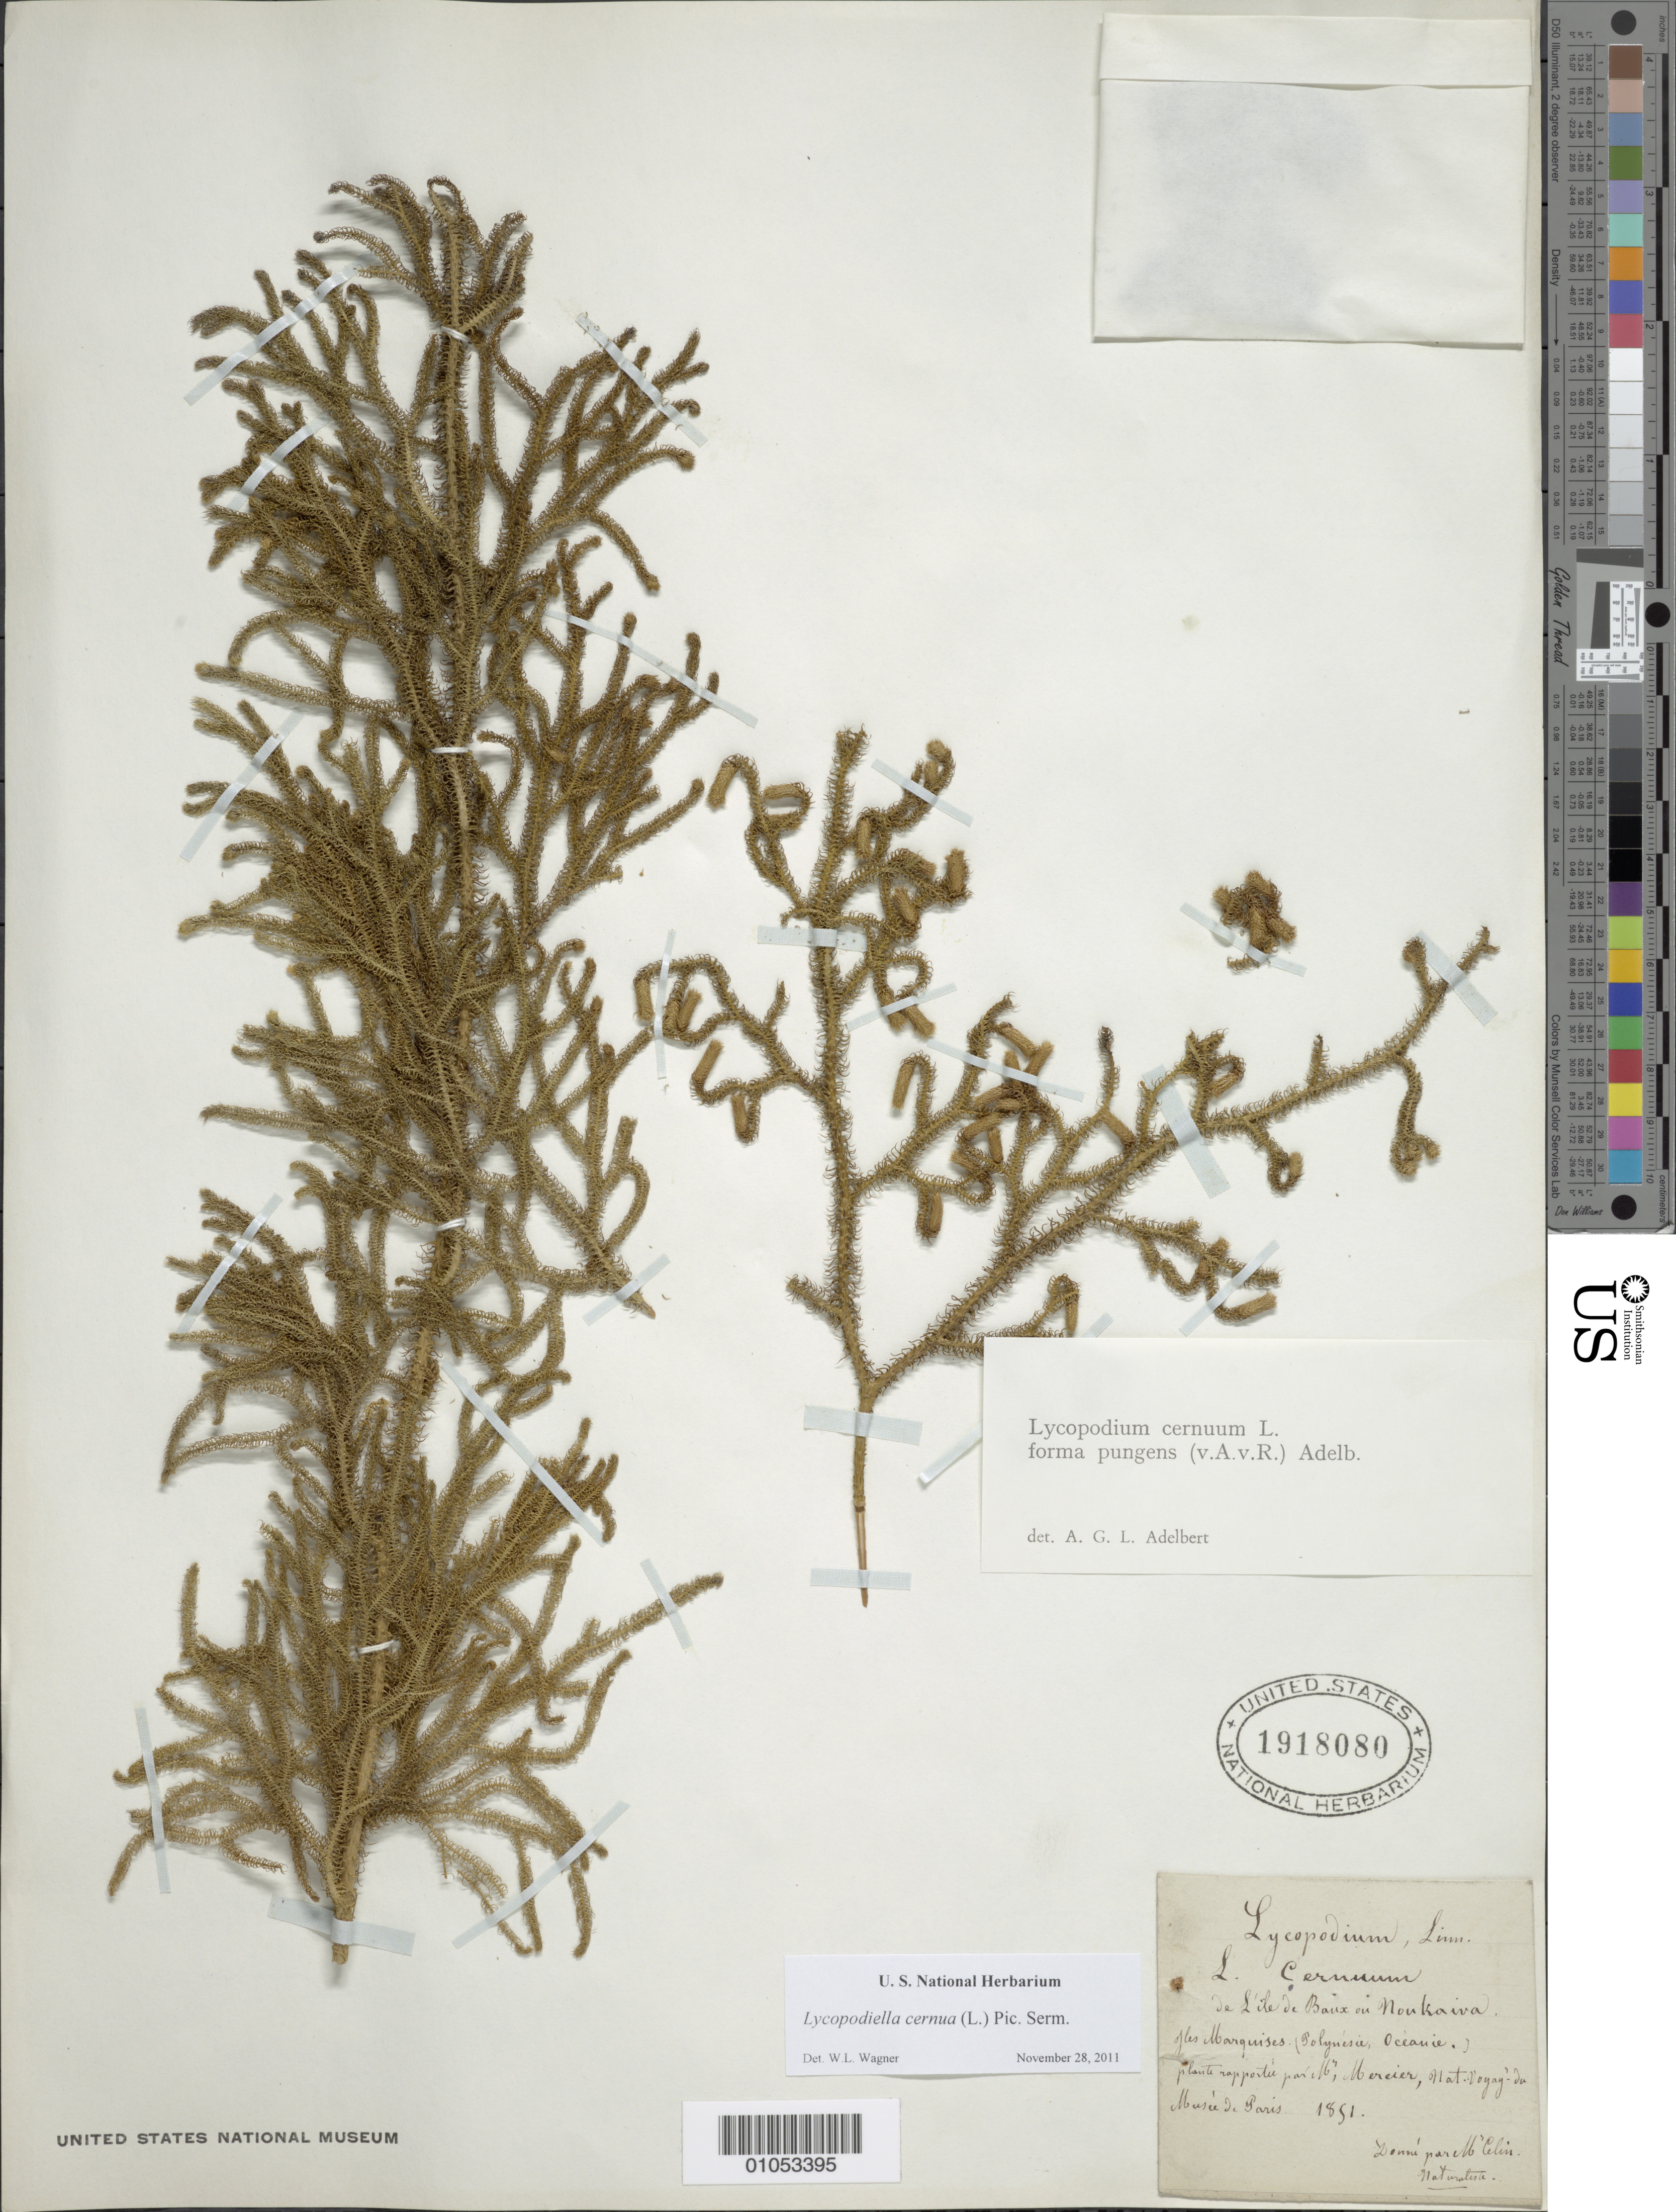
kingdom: Plantae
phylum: Tracheophyta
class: Lycopodiopsida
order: Lycopodiales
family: Lycopodiaceae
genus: Palhinhaea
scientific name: Palhinhaea cernua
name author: (L.) Vasc. & Franco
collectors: Celin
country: French Polynesia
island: Nuku Hiva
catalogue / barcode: US 1918080